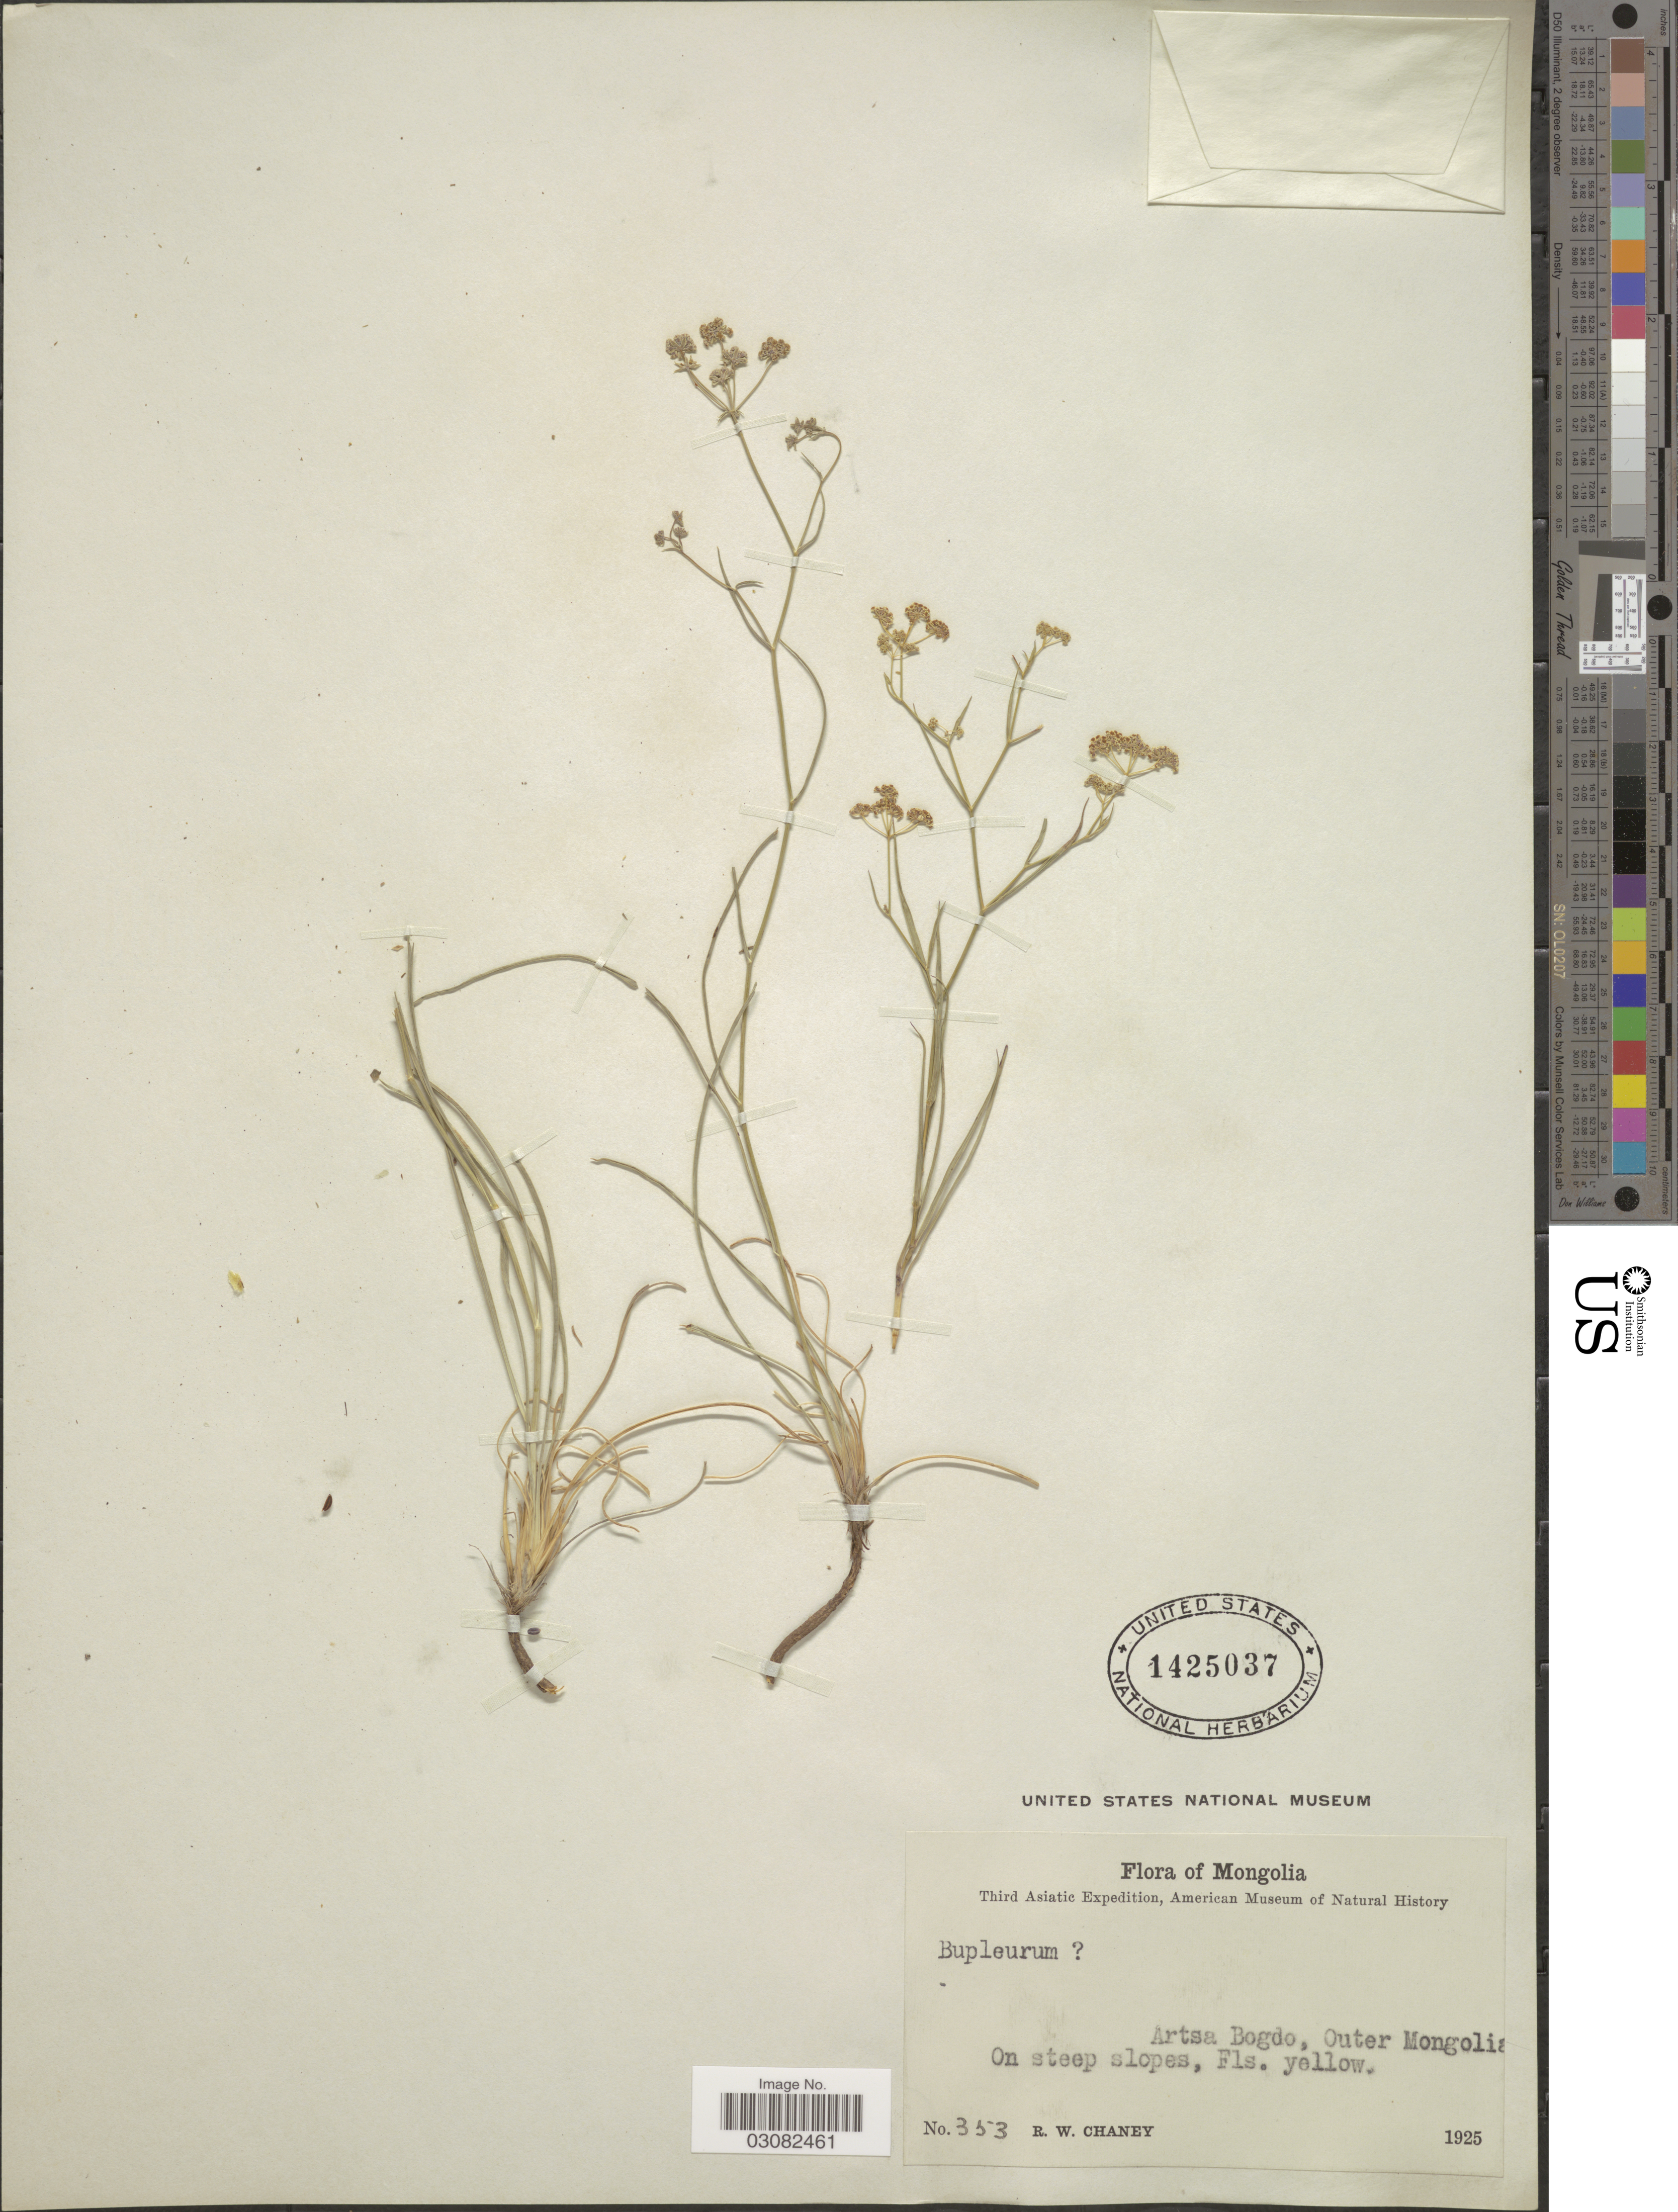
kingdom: Plantae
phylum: Tracheophyta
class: Magnoliopsida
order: Apiales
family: Apiaceae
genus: Bupleurum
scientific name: Bupleurum sp.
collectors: R. Chaney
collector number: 353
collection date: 1925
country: Mongolia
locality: Artsa Bogdo, Outer Mongolia.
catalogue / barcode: US 1425037